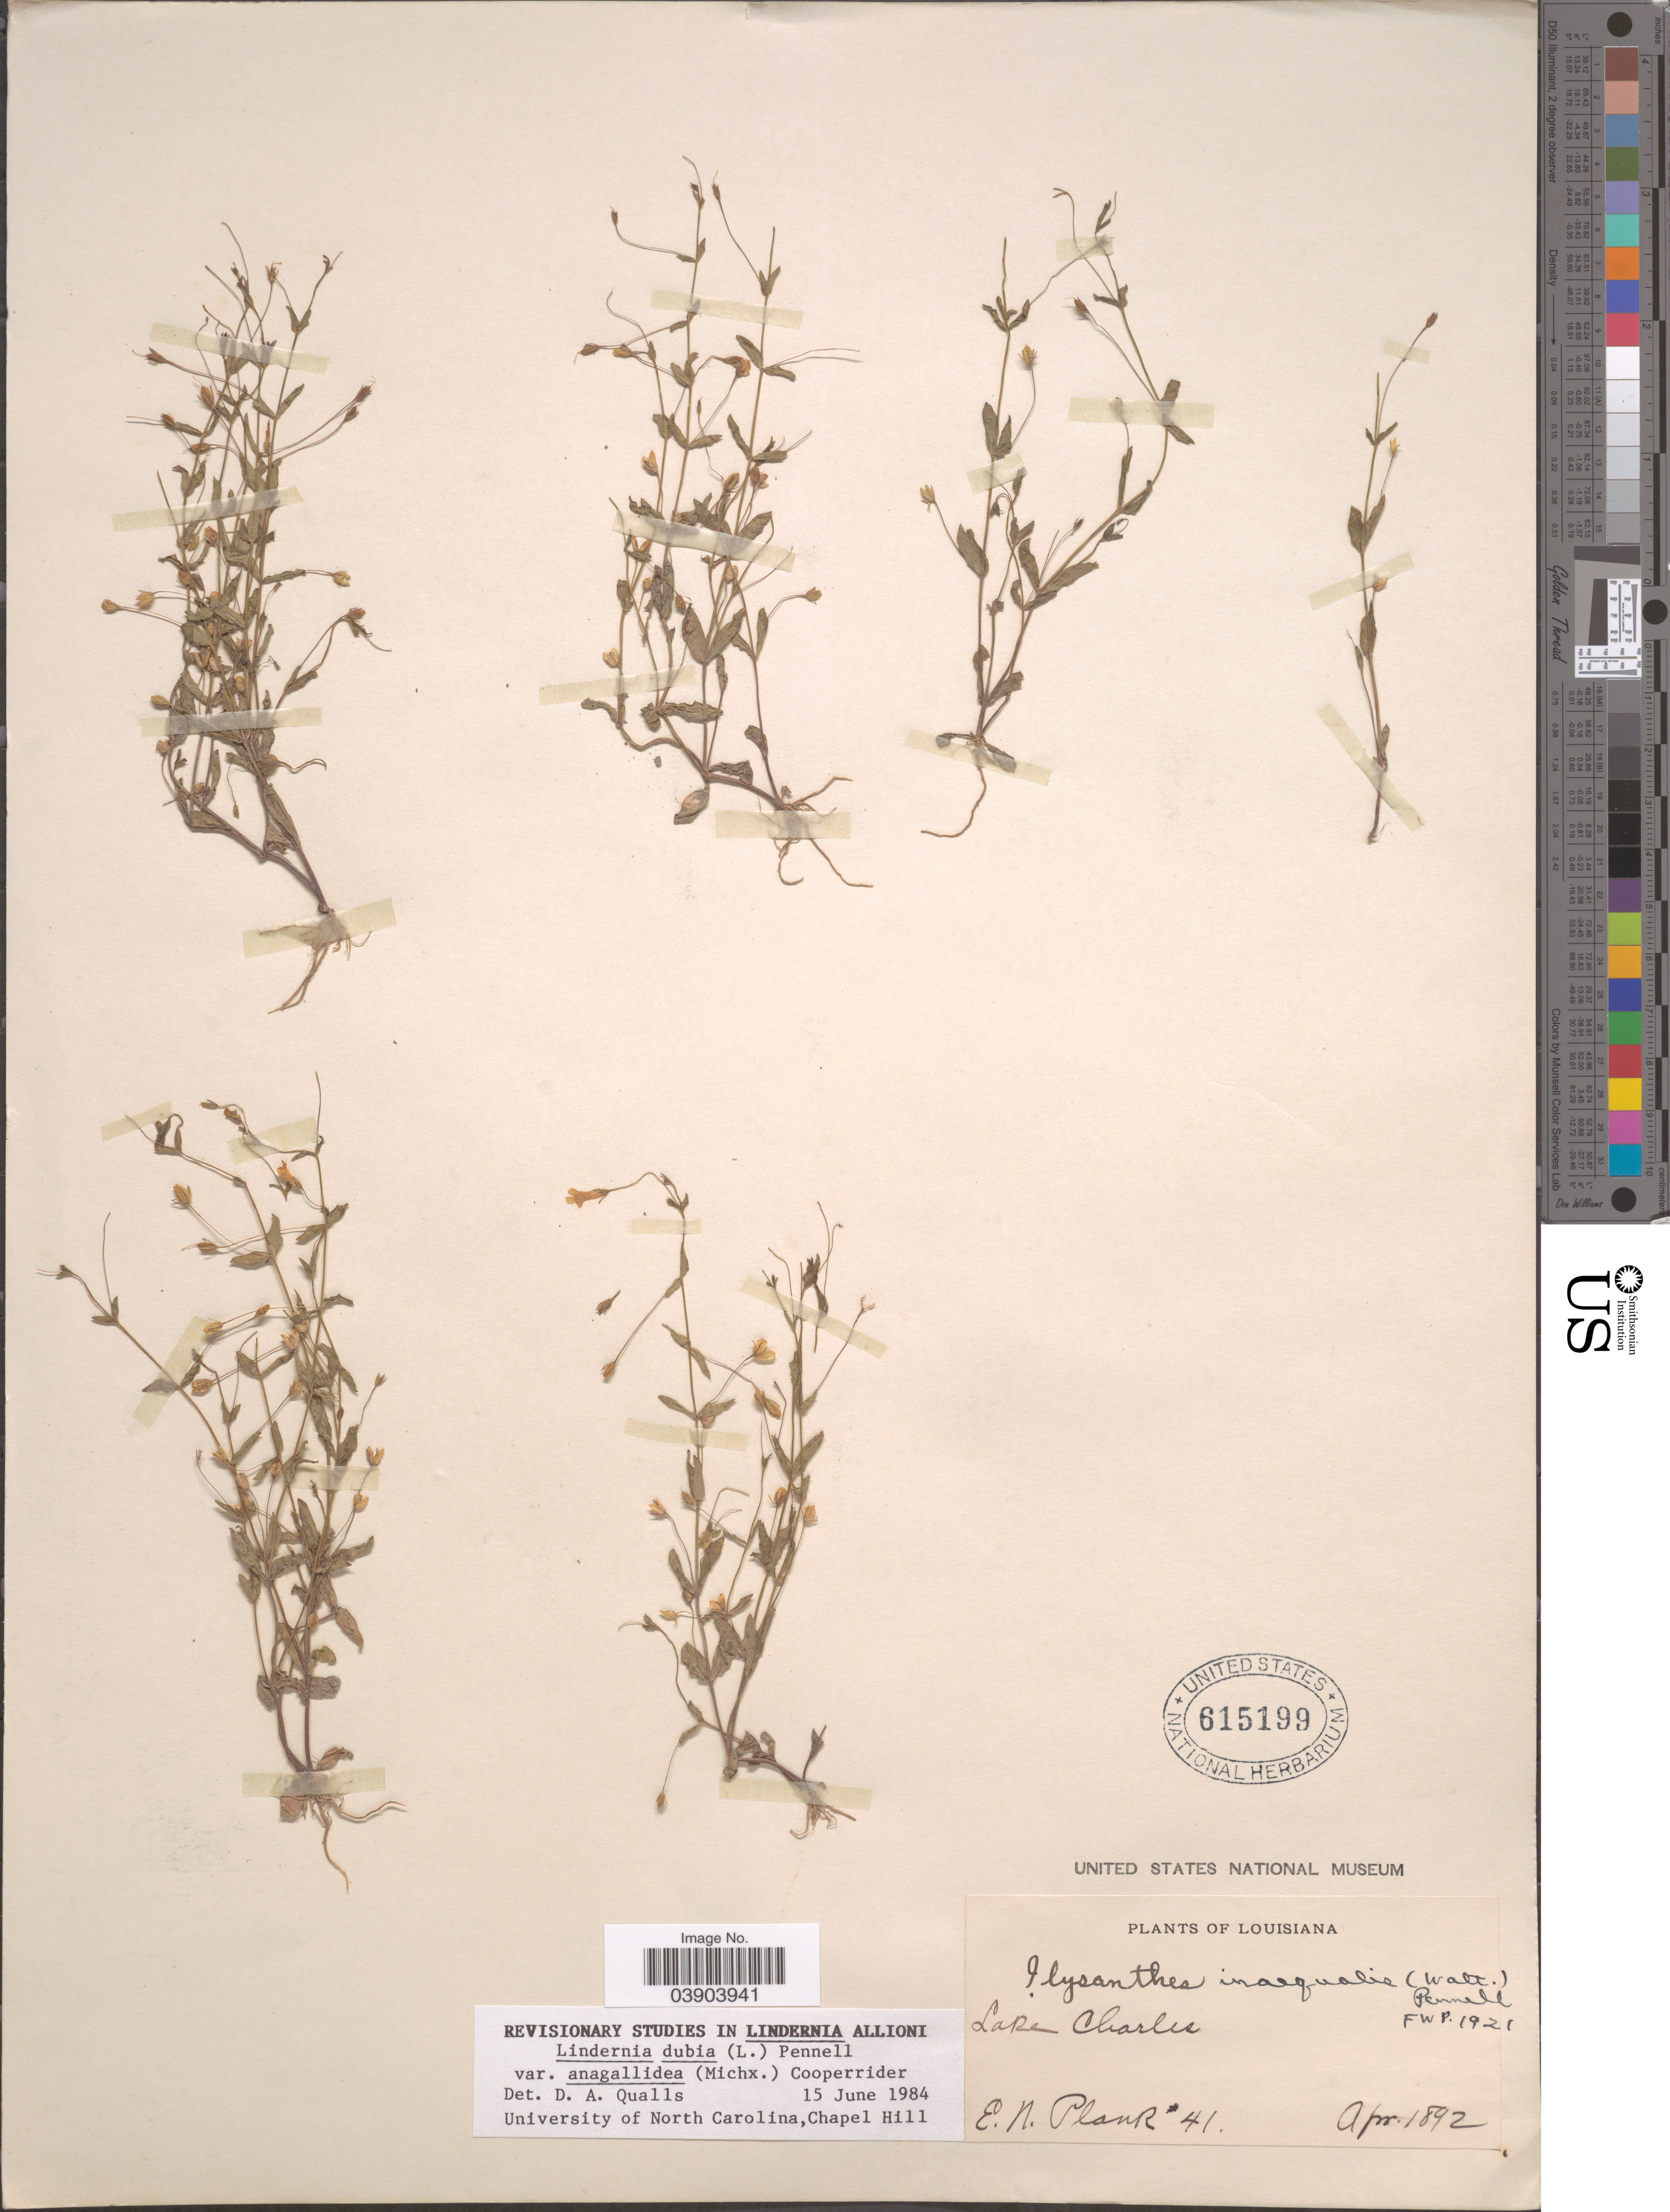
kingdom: Plantae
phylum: Tracheophyta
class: Magnoliopsida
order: Lamiales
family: Linderniaceae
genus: Lindernia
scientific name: Lindernia dubia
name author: (L.) Pennell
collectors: E. Plank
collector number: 41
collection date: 1892-04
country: United States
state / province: Louisiana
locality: Lake Charles.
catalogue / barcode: US 615199